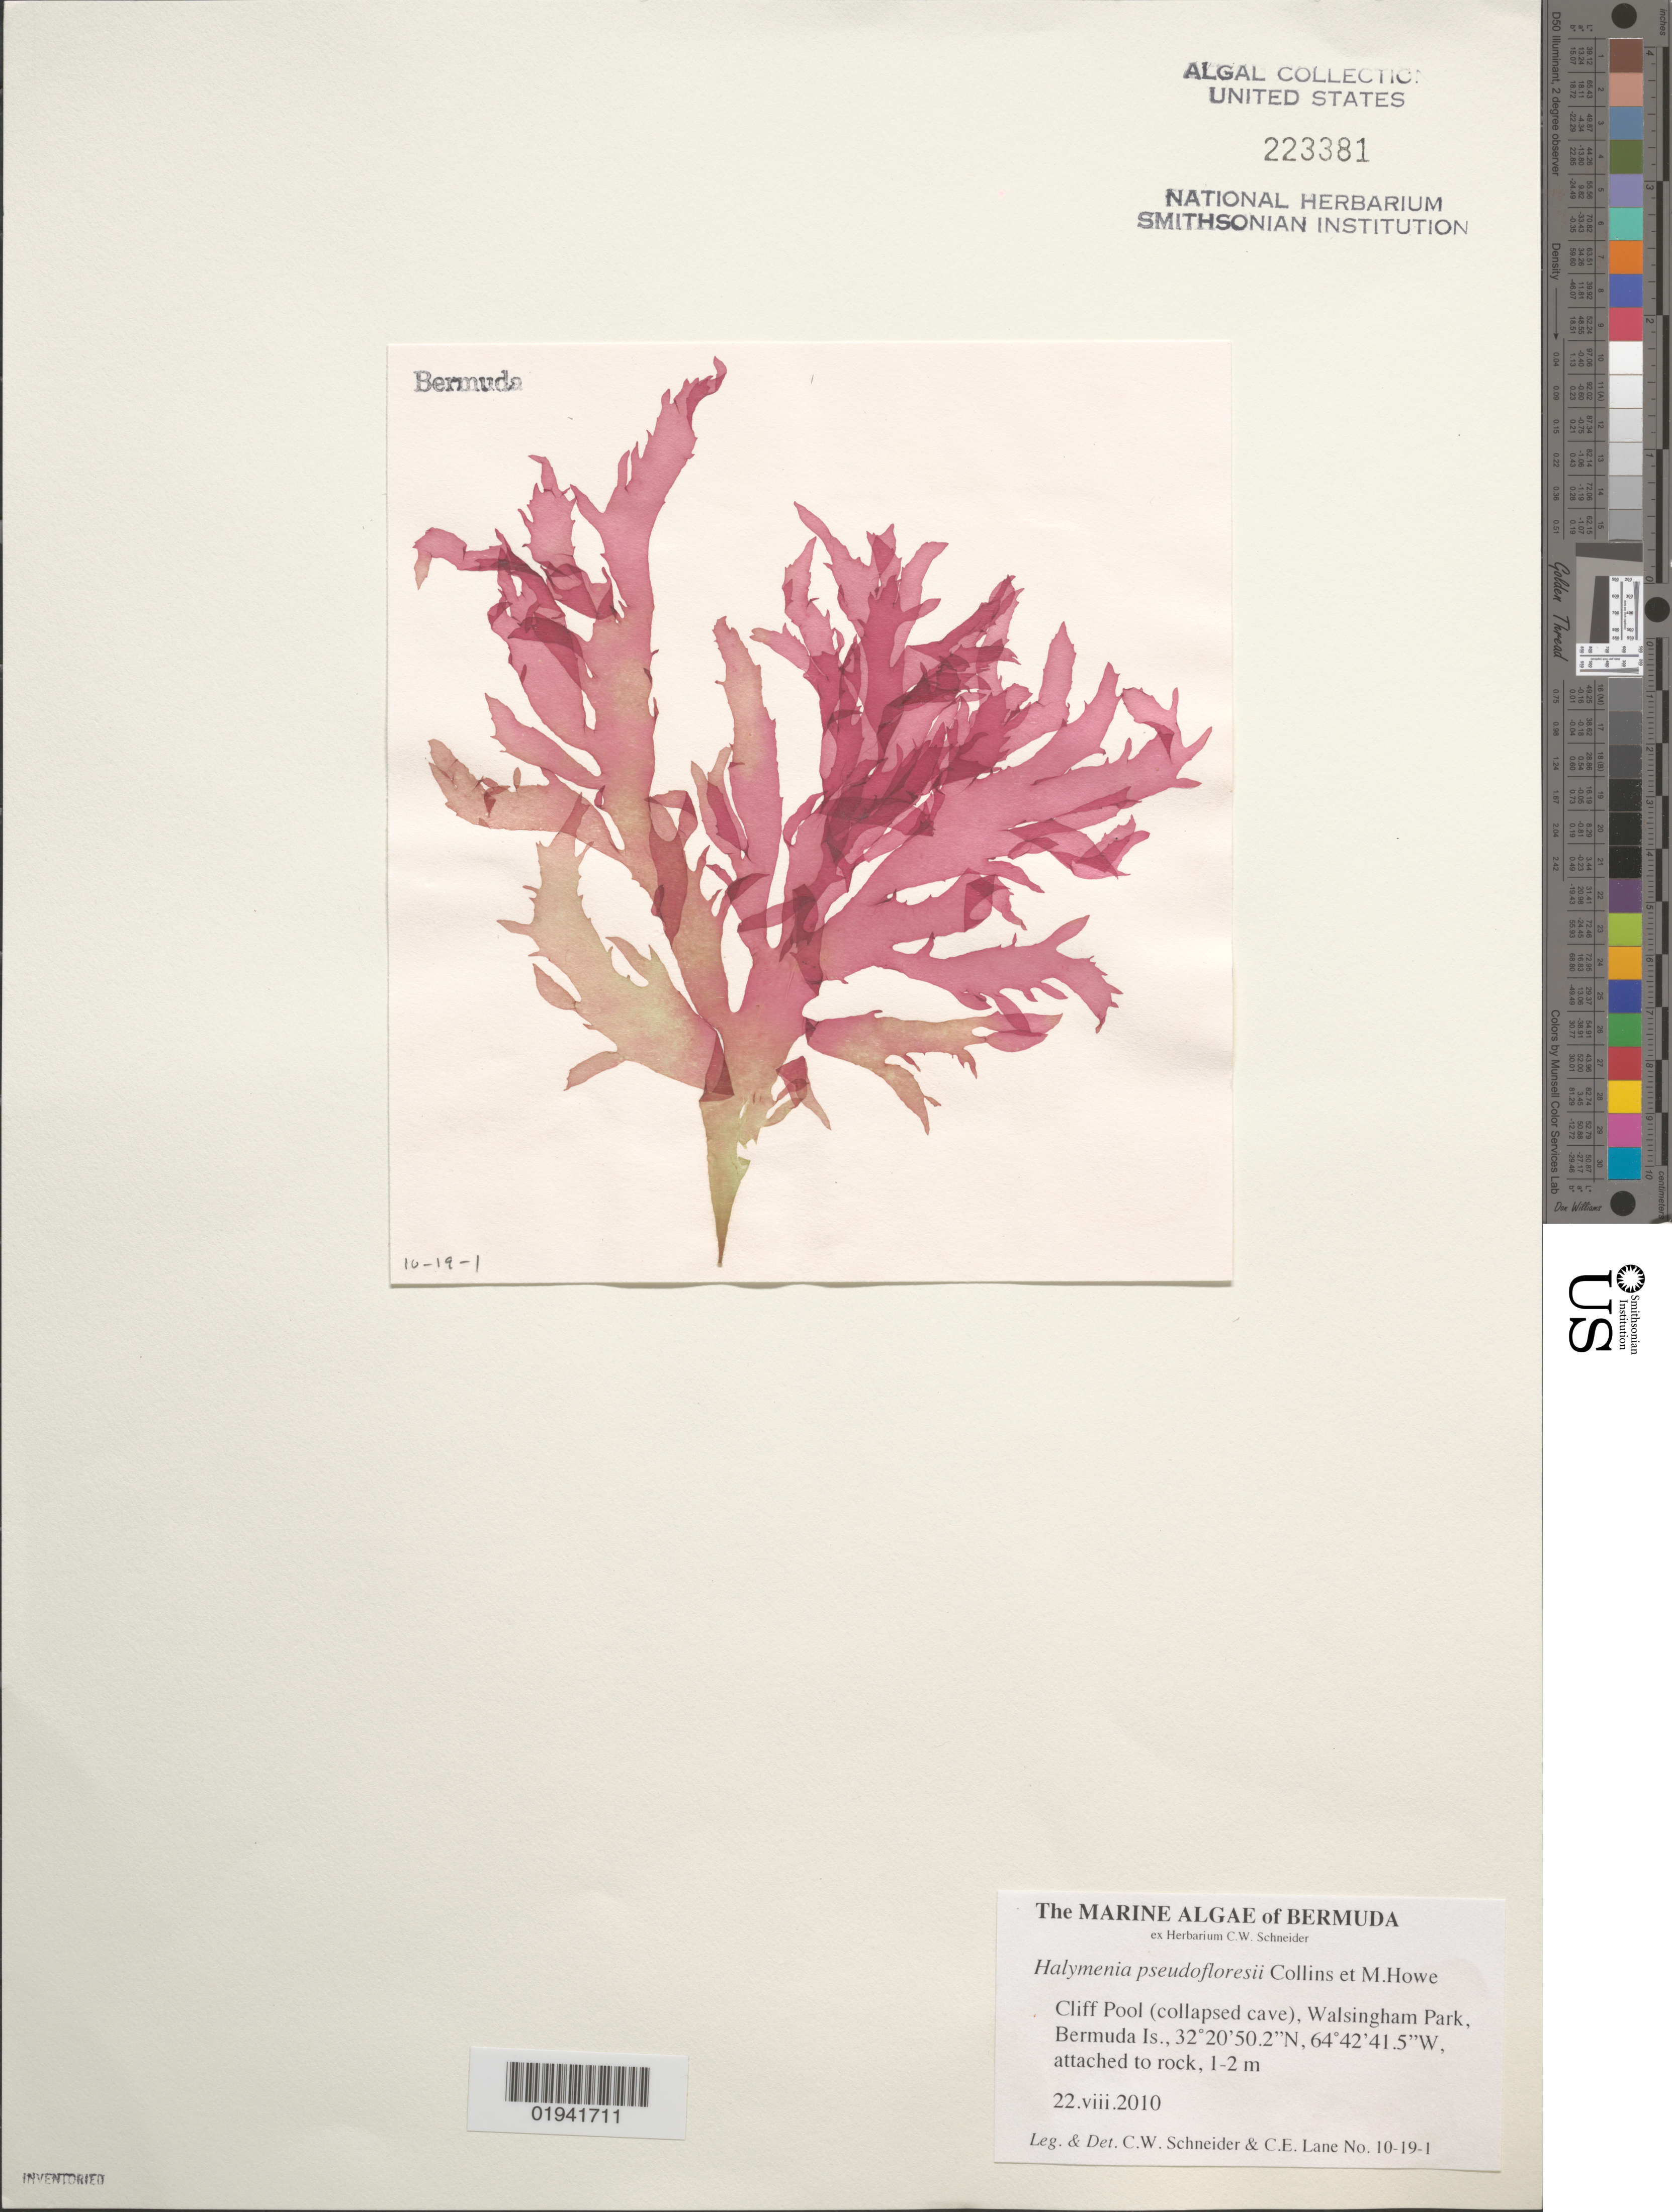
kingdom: Plantae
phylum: Rhodophyta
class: Florideophyceae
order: Halymeniales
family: Halymeniaceae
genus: Halymenia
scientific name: Halymenia pseudofloresia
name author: Collins & M. Howe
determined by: Schneider, C. W.; Lane, C. E.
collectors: C. W. Schneider & C. E. Lane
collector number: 10-19-1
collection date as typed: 22 Aug 2010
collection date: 2010-08-22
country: Bermuda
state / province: Hamilton Parish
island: Bermuda Island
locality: Cliff Pool (collapsed cave), Walsingham Park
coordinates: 32 20'50.2"N, 64 42'41.5"W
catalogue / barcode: US 223381